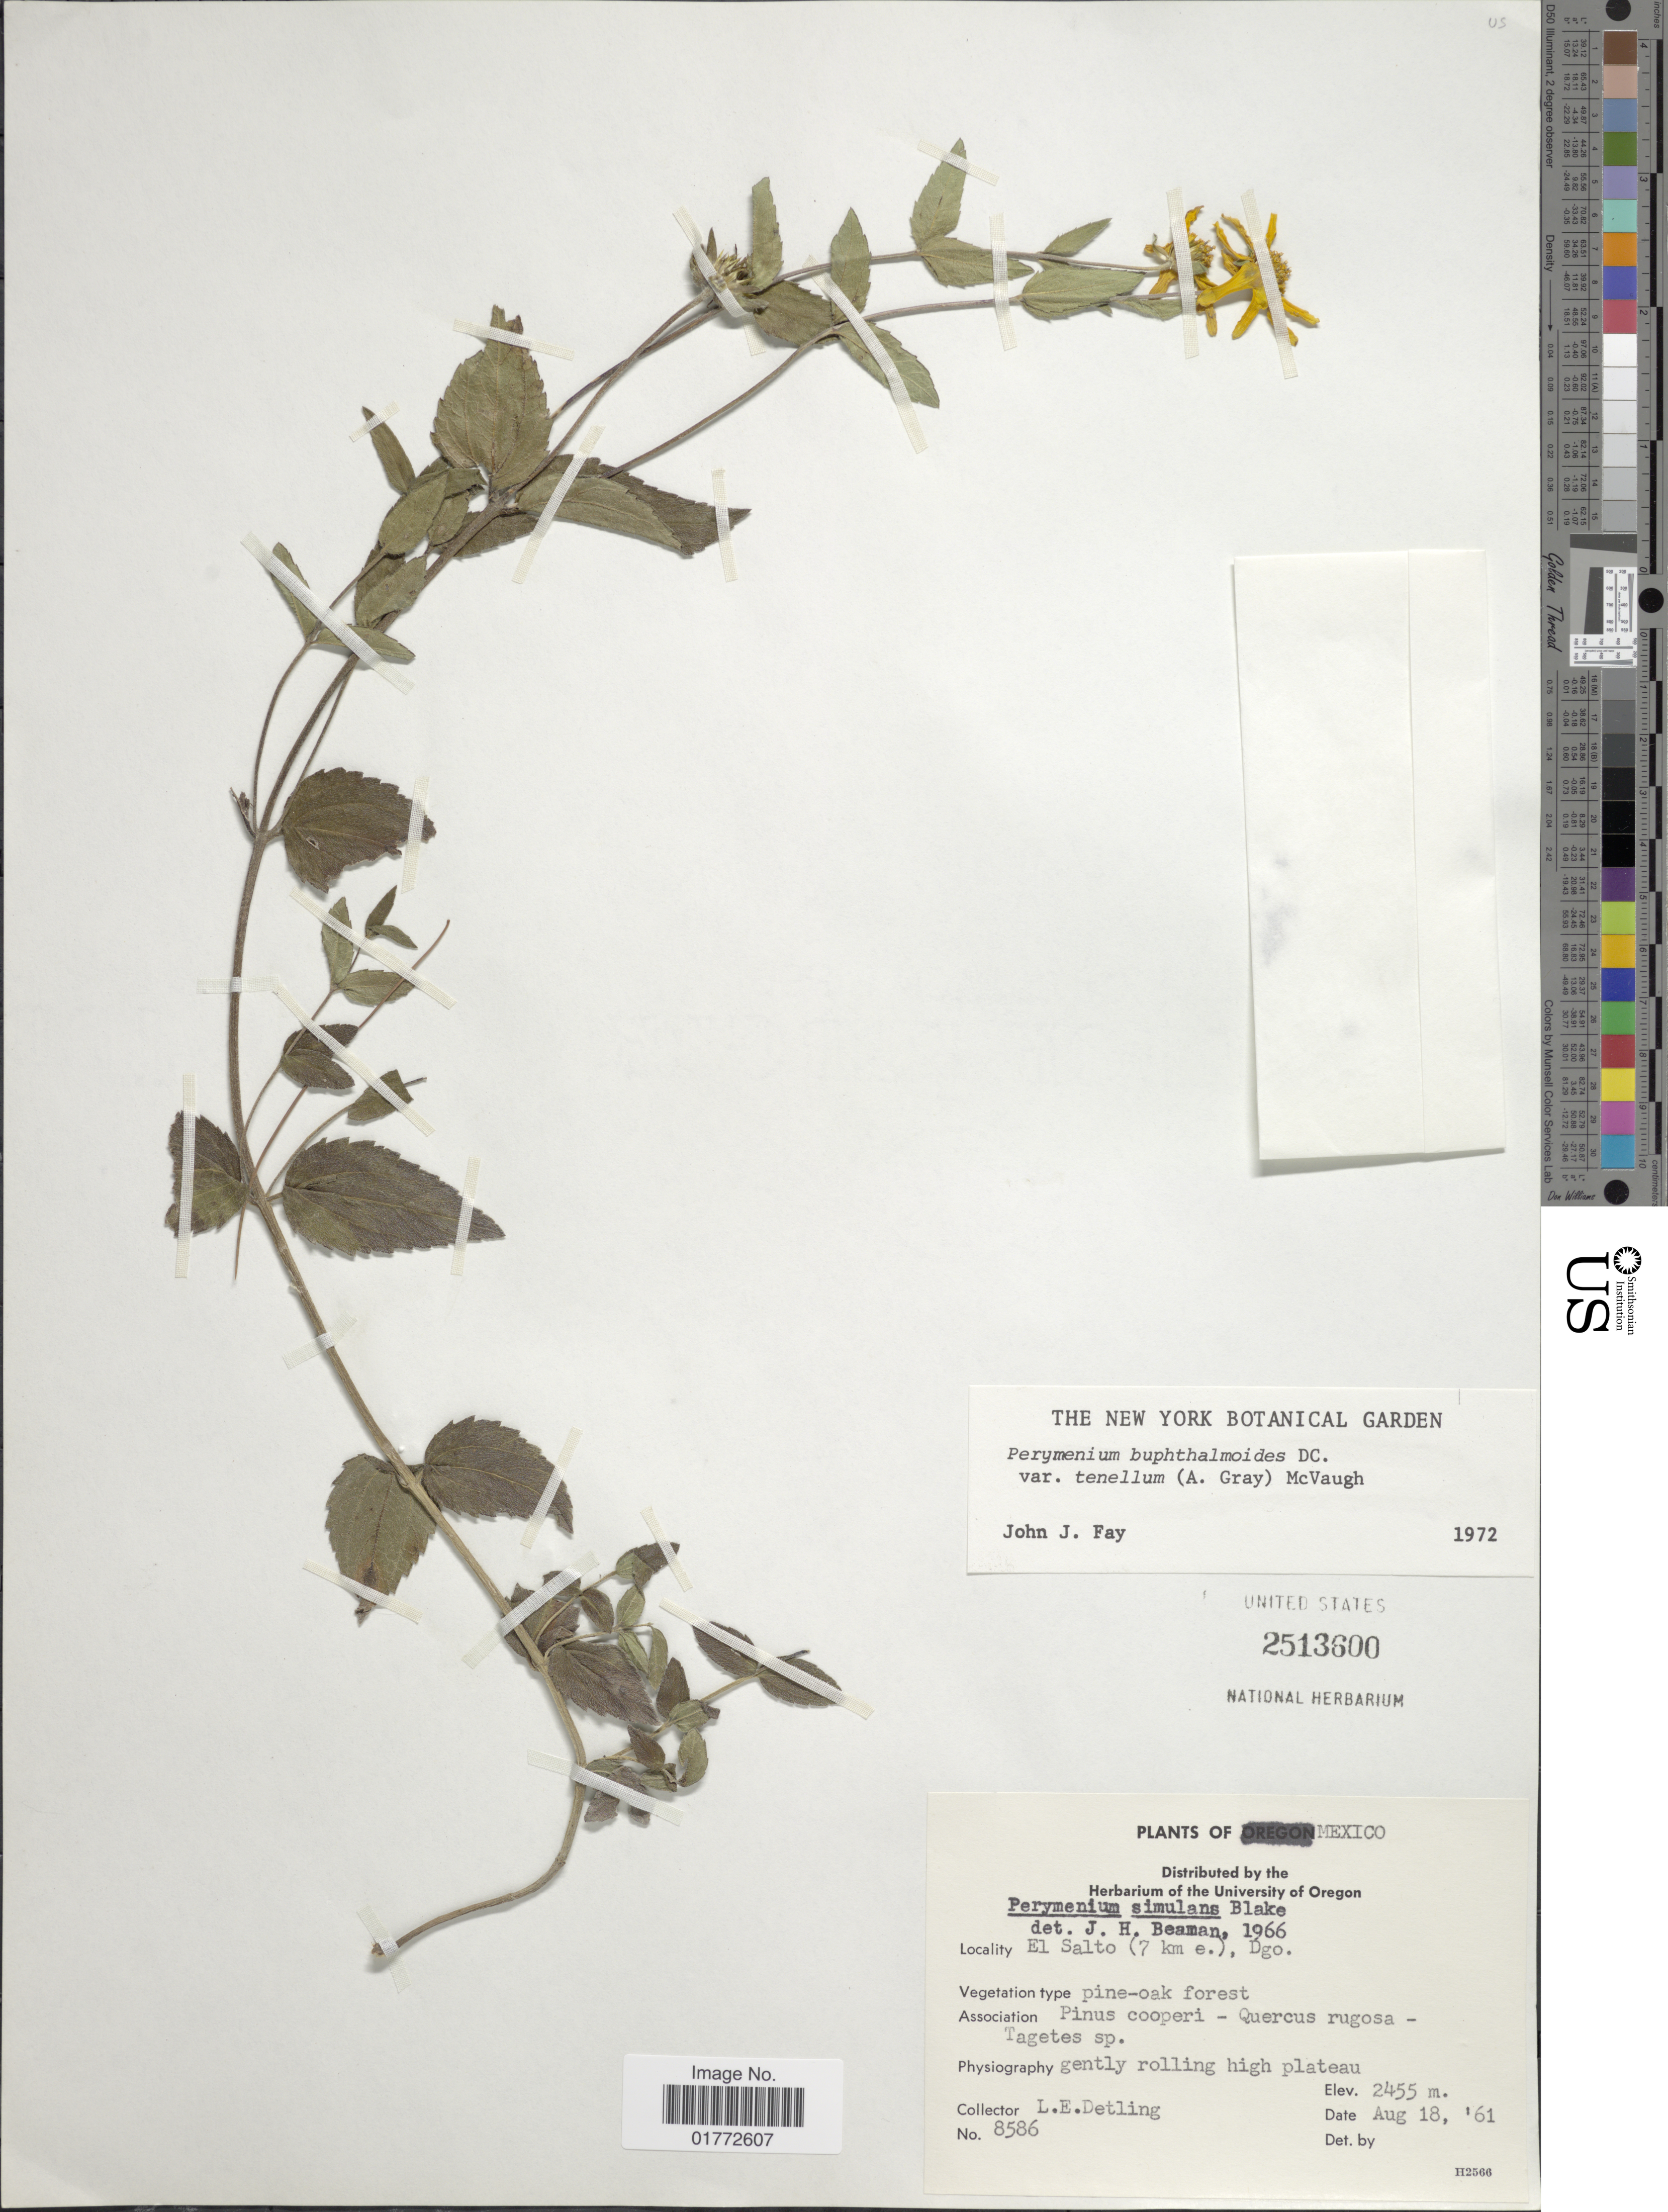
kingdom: Plantae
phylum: Tracheophyta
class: Magnoliopsida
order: Asterales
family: Asteraceae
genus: Perymenium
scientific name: Perymenium buphthalmoides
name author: DC.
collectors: L. E. Detling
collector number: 8586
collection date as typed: Transcribed d/m/y: 18/8/61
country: Mexico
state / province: Durango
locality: El Salto (7 km e.) Dgo.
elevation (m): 2455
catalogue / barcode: US 2513600